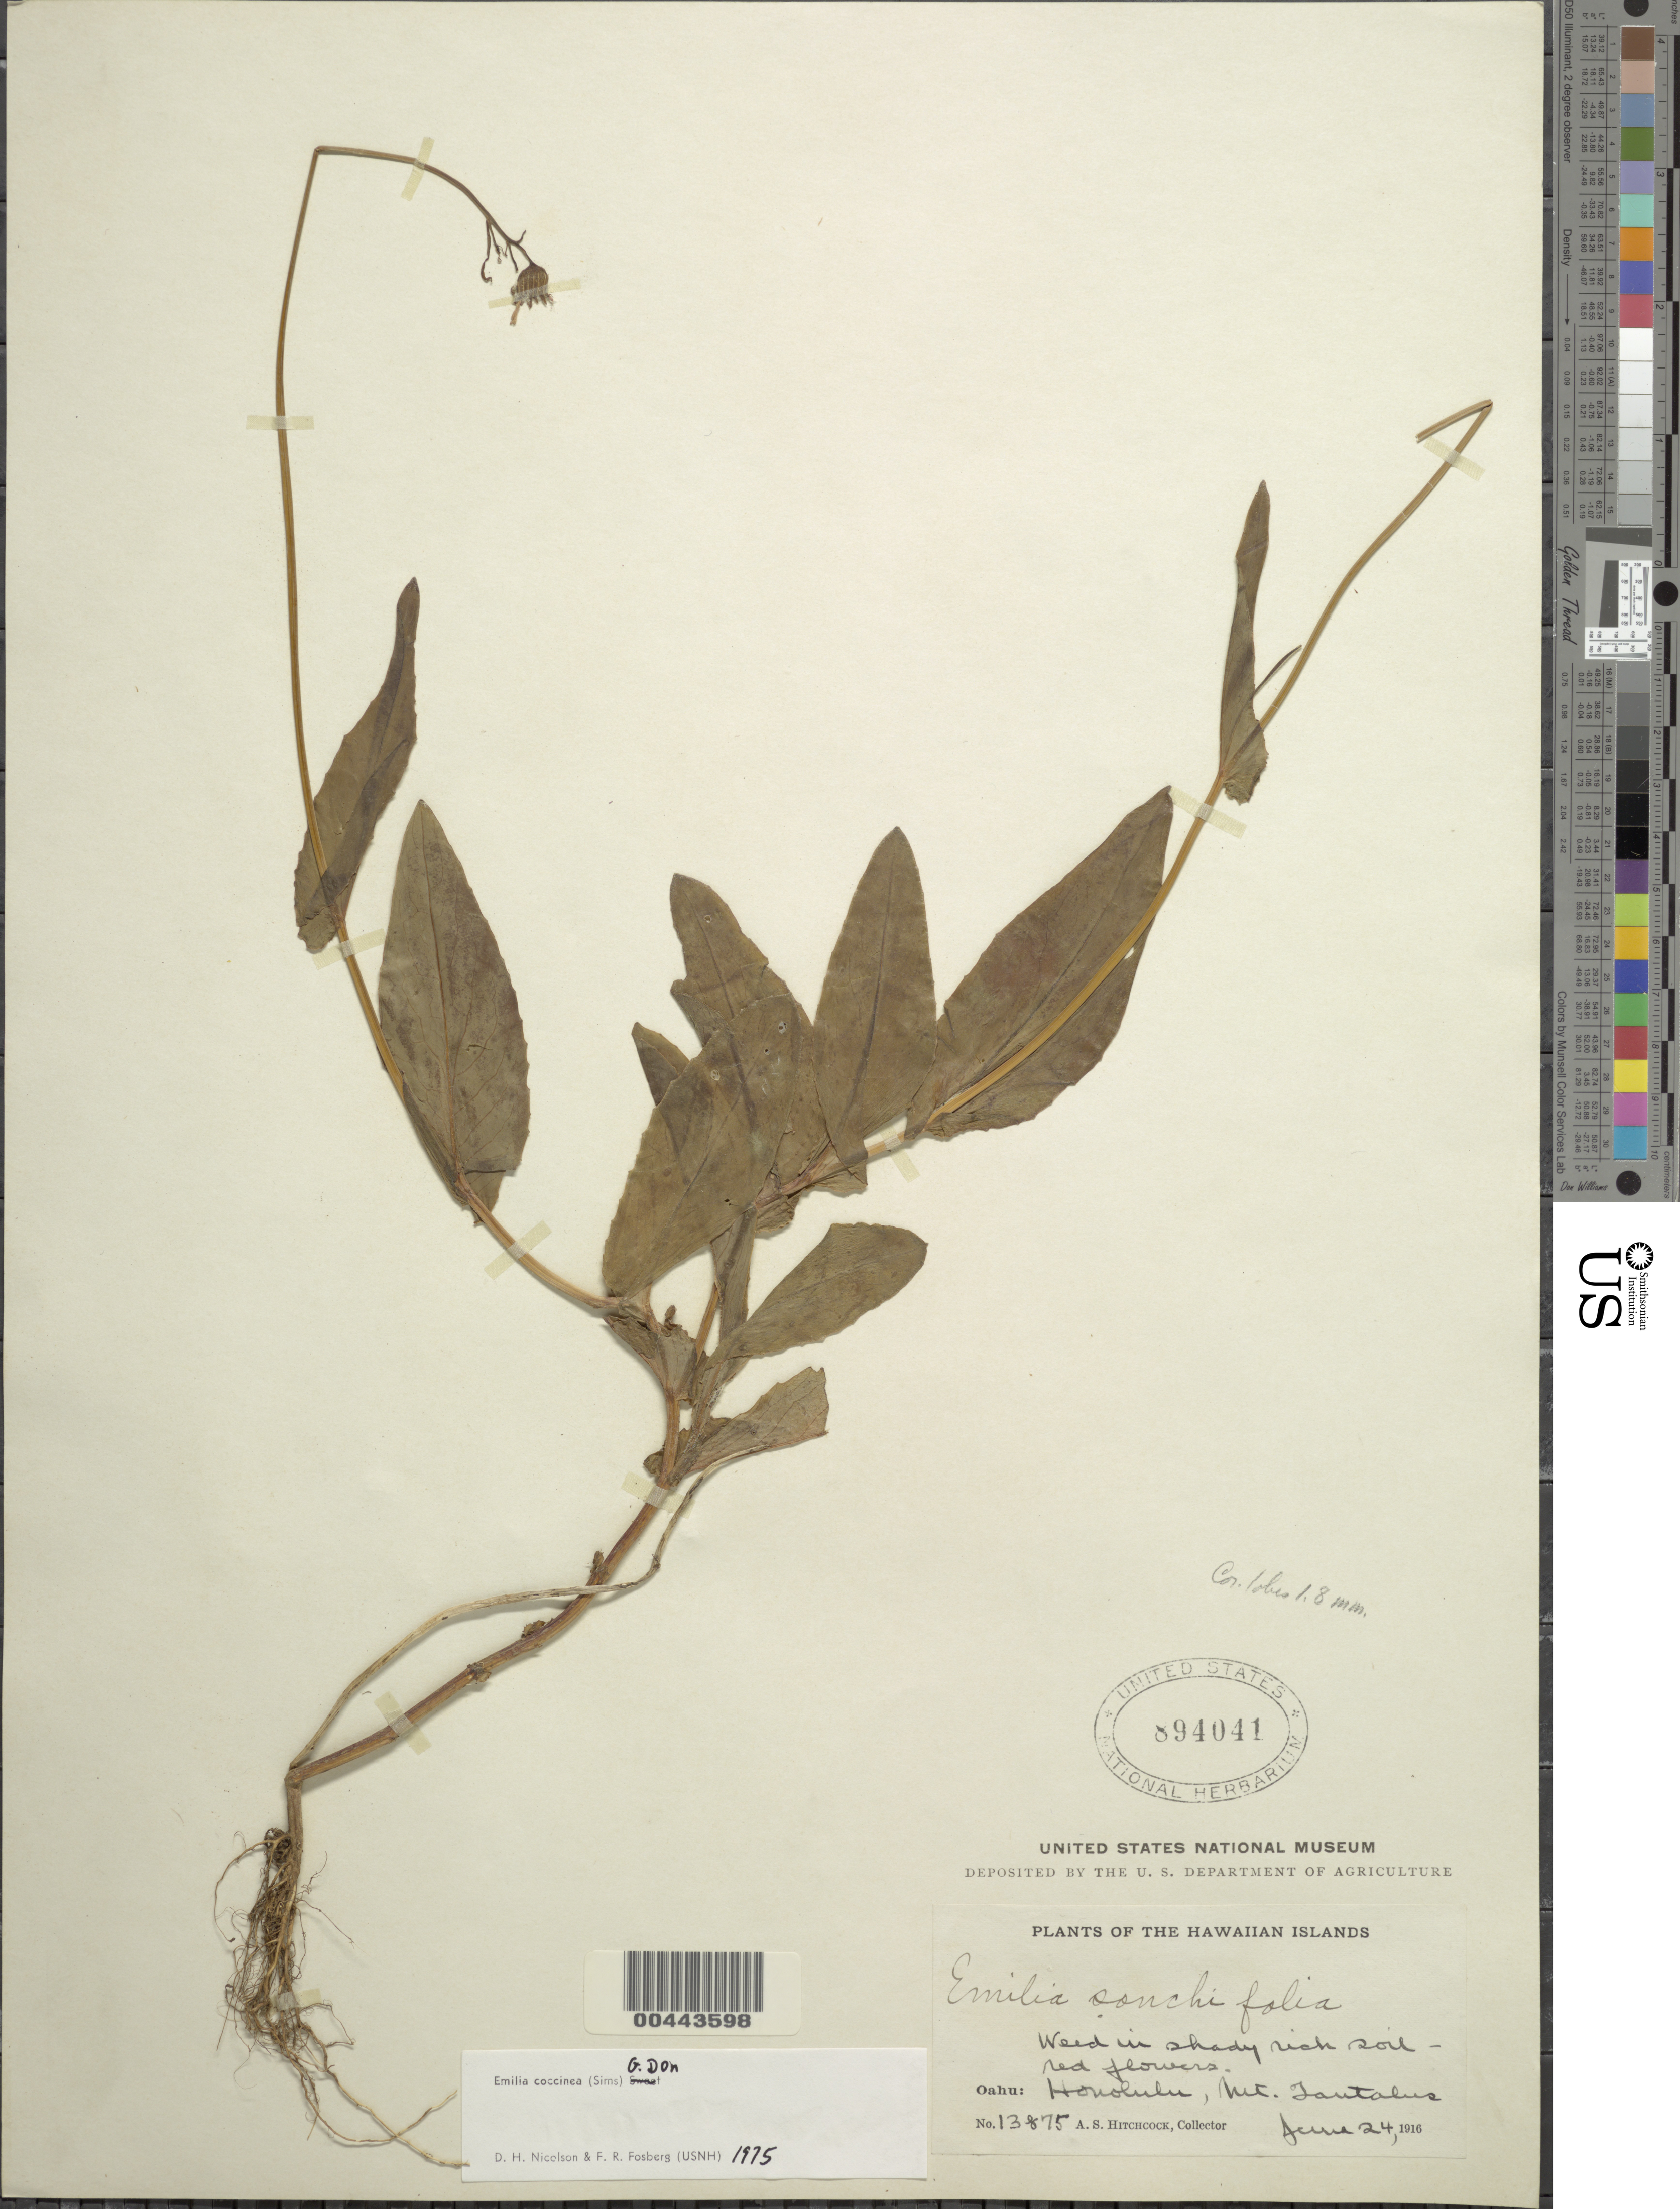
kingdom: Plantae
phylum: Tracheophyta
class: Magnoliopsida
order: Asterales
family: Asteraceae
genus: Emilia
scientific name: Emilia coccinea (Sims) Sweet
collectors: A. S. Hitchcock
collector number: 13875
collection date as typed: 24 Jun 1916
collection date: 1916-06-24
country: United States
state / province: Hawaii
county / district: Honolulu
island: Oahu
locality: Honolulu, Mount Tantalus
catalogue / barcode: US 894041